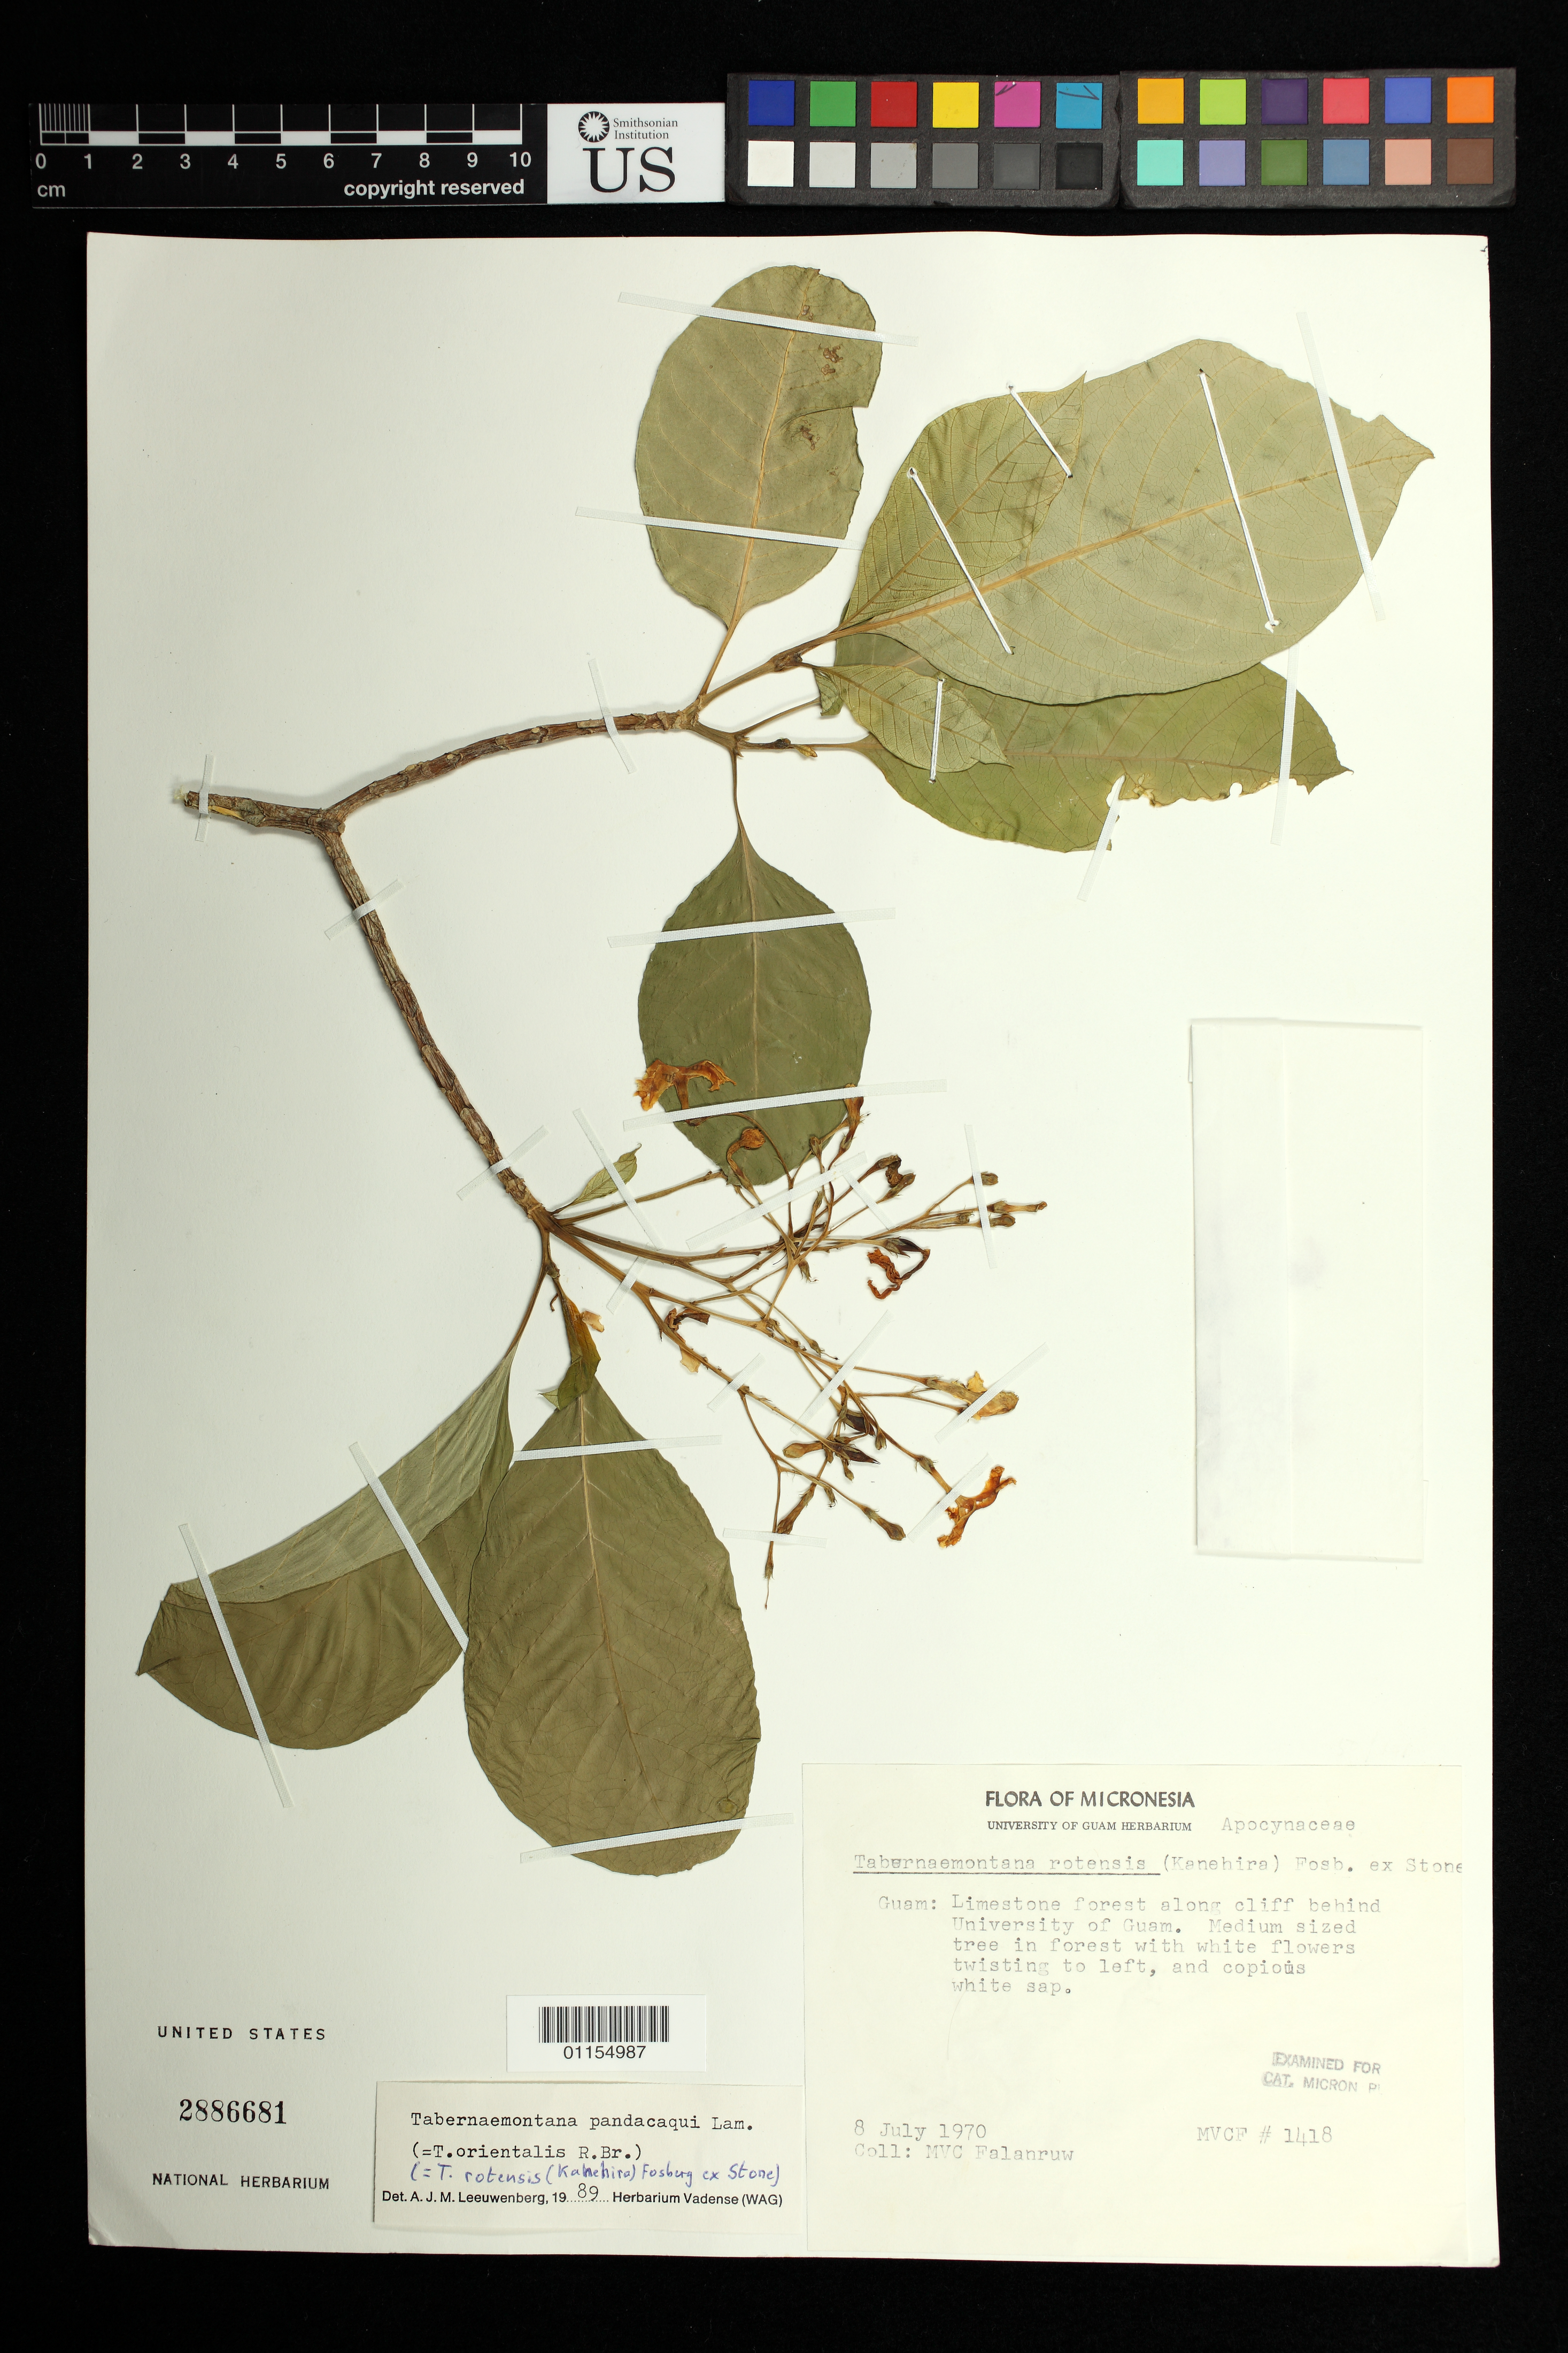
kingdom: Plantae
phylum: Tracheophyta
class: Magnoliopsida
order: Gentianales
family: Apocynaceae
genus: Tabernaemontana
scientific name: Tabernaemontana pandacaqui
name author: Poir.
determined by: Leeuwenberg, A. J. M.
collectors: M. V. Falanruw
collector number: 1418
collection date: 1970-07-08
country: Guam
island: Guam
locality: Behind University of Guam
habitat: Limestone forest along cliff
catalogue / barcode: US 2886681